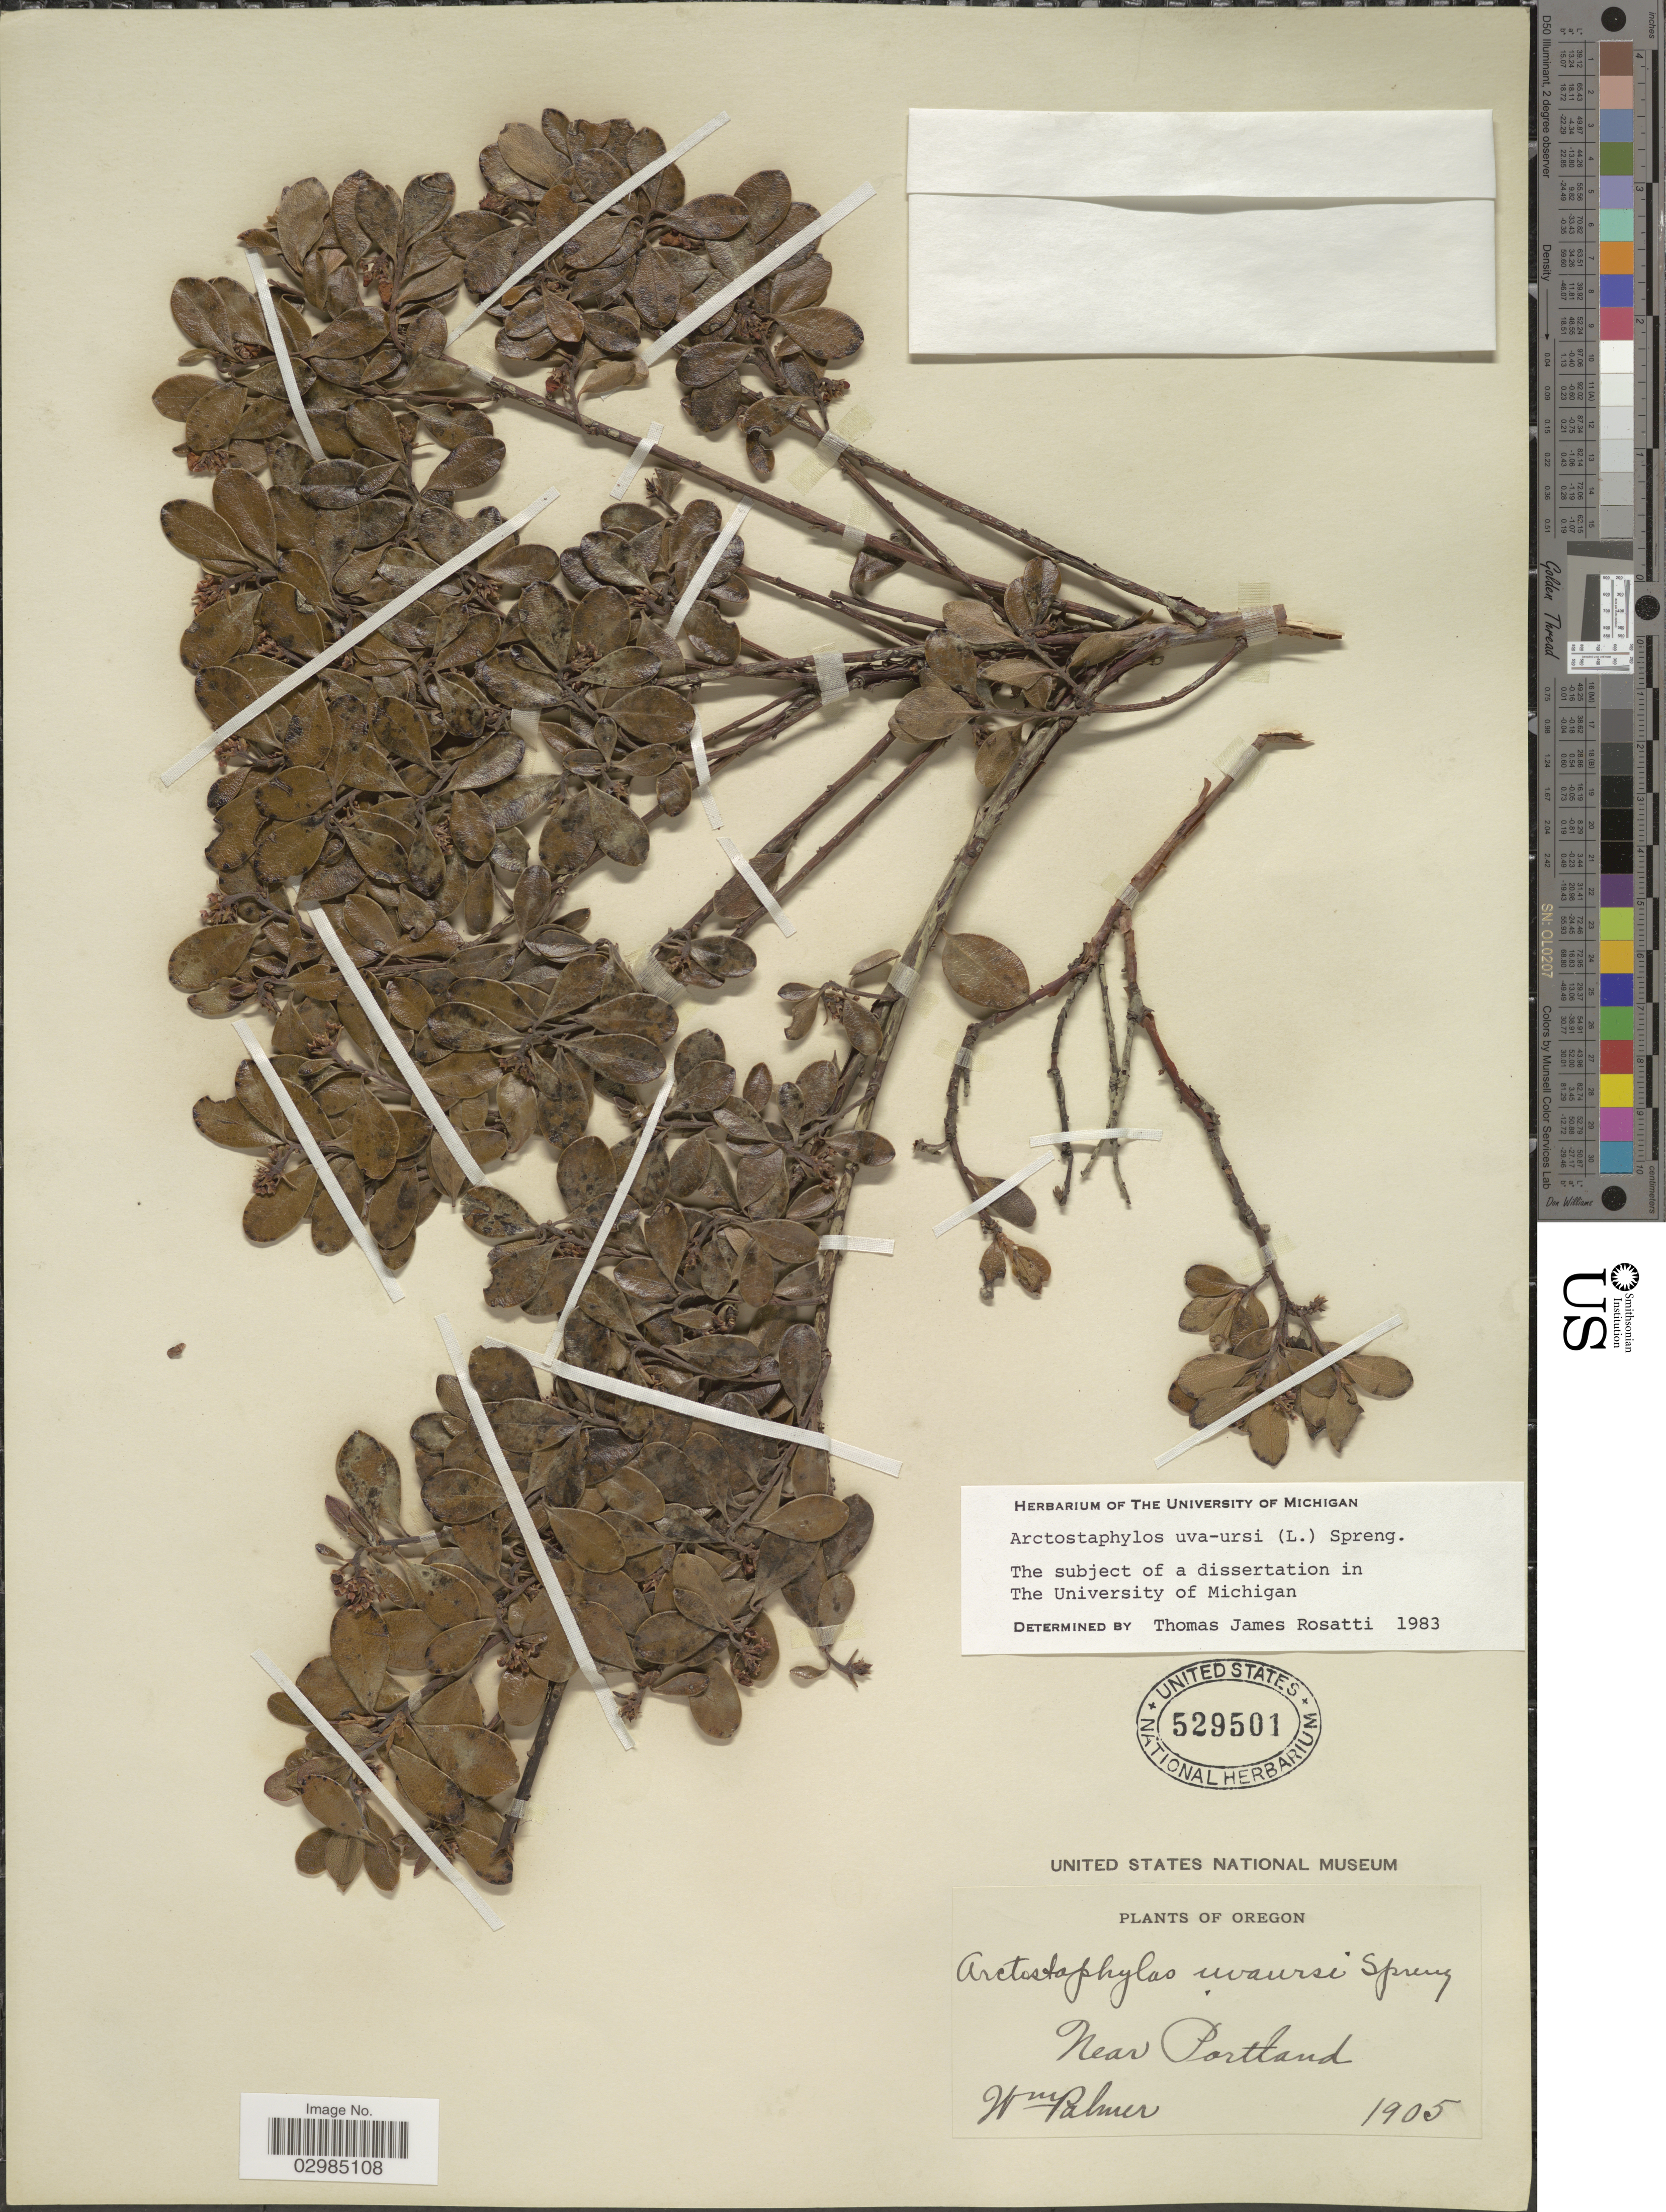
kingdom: Plantae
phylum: Tracheophyta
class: Magnoliopsida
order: Ericales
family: Ericaceae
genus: Arctostaphylos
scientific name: Arctostaphylos uva-ursi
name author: (L.) Spreng.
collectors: W. Palmer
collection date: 1905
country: United States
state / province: Oregon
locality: Near Portland.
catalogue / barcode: US 529501